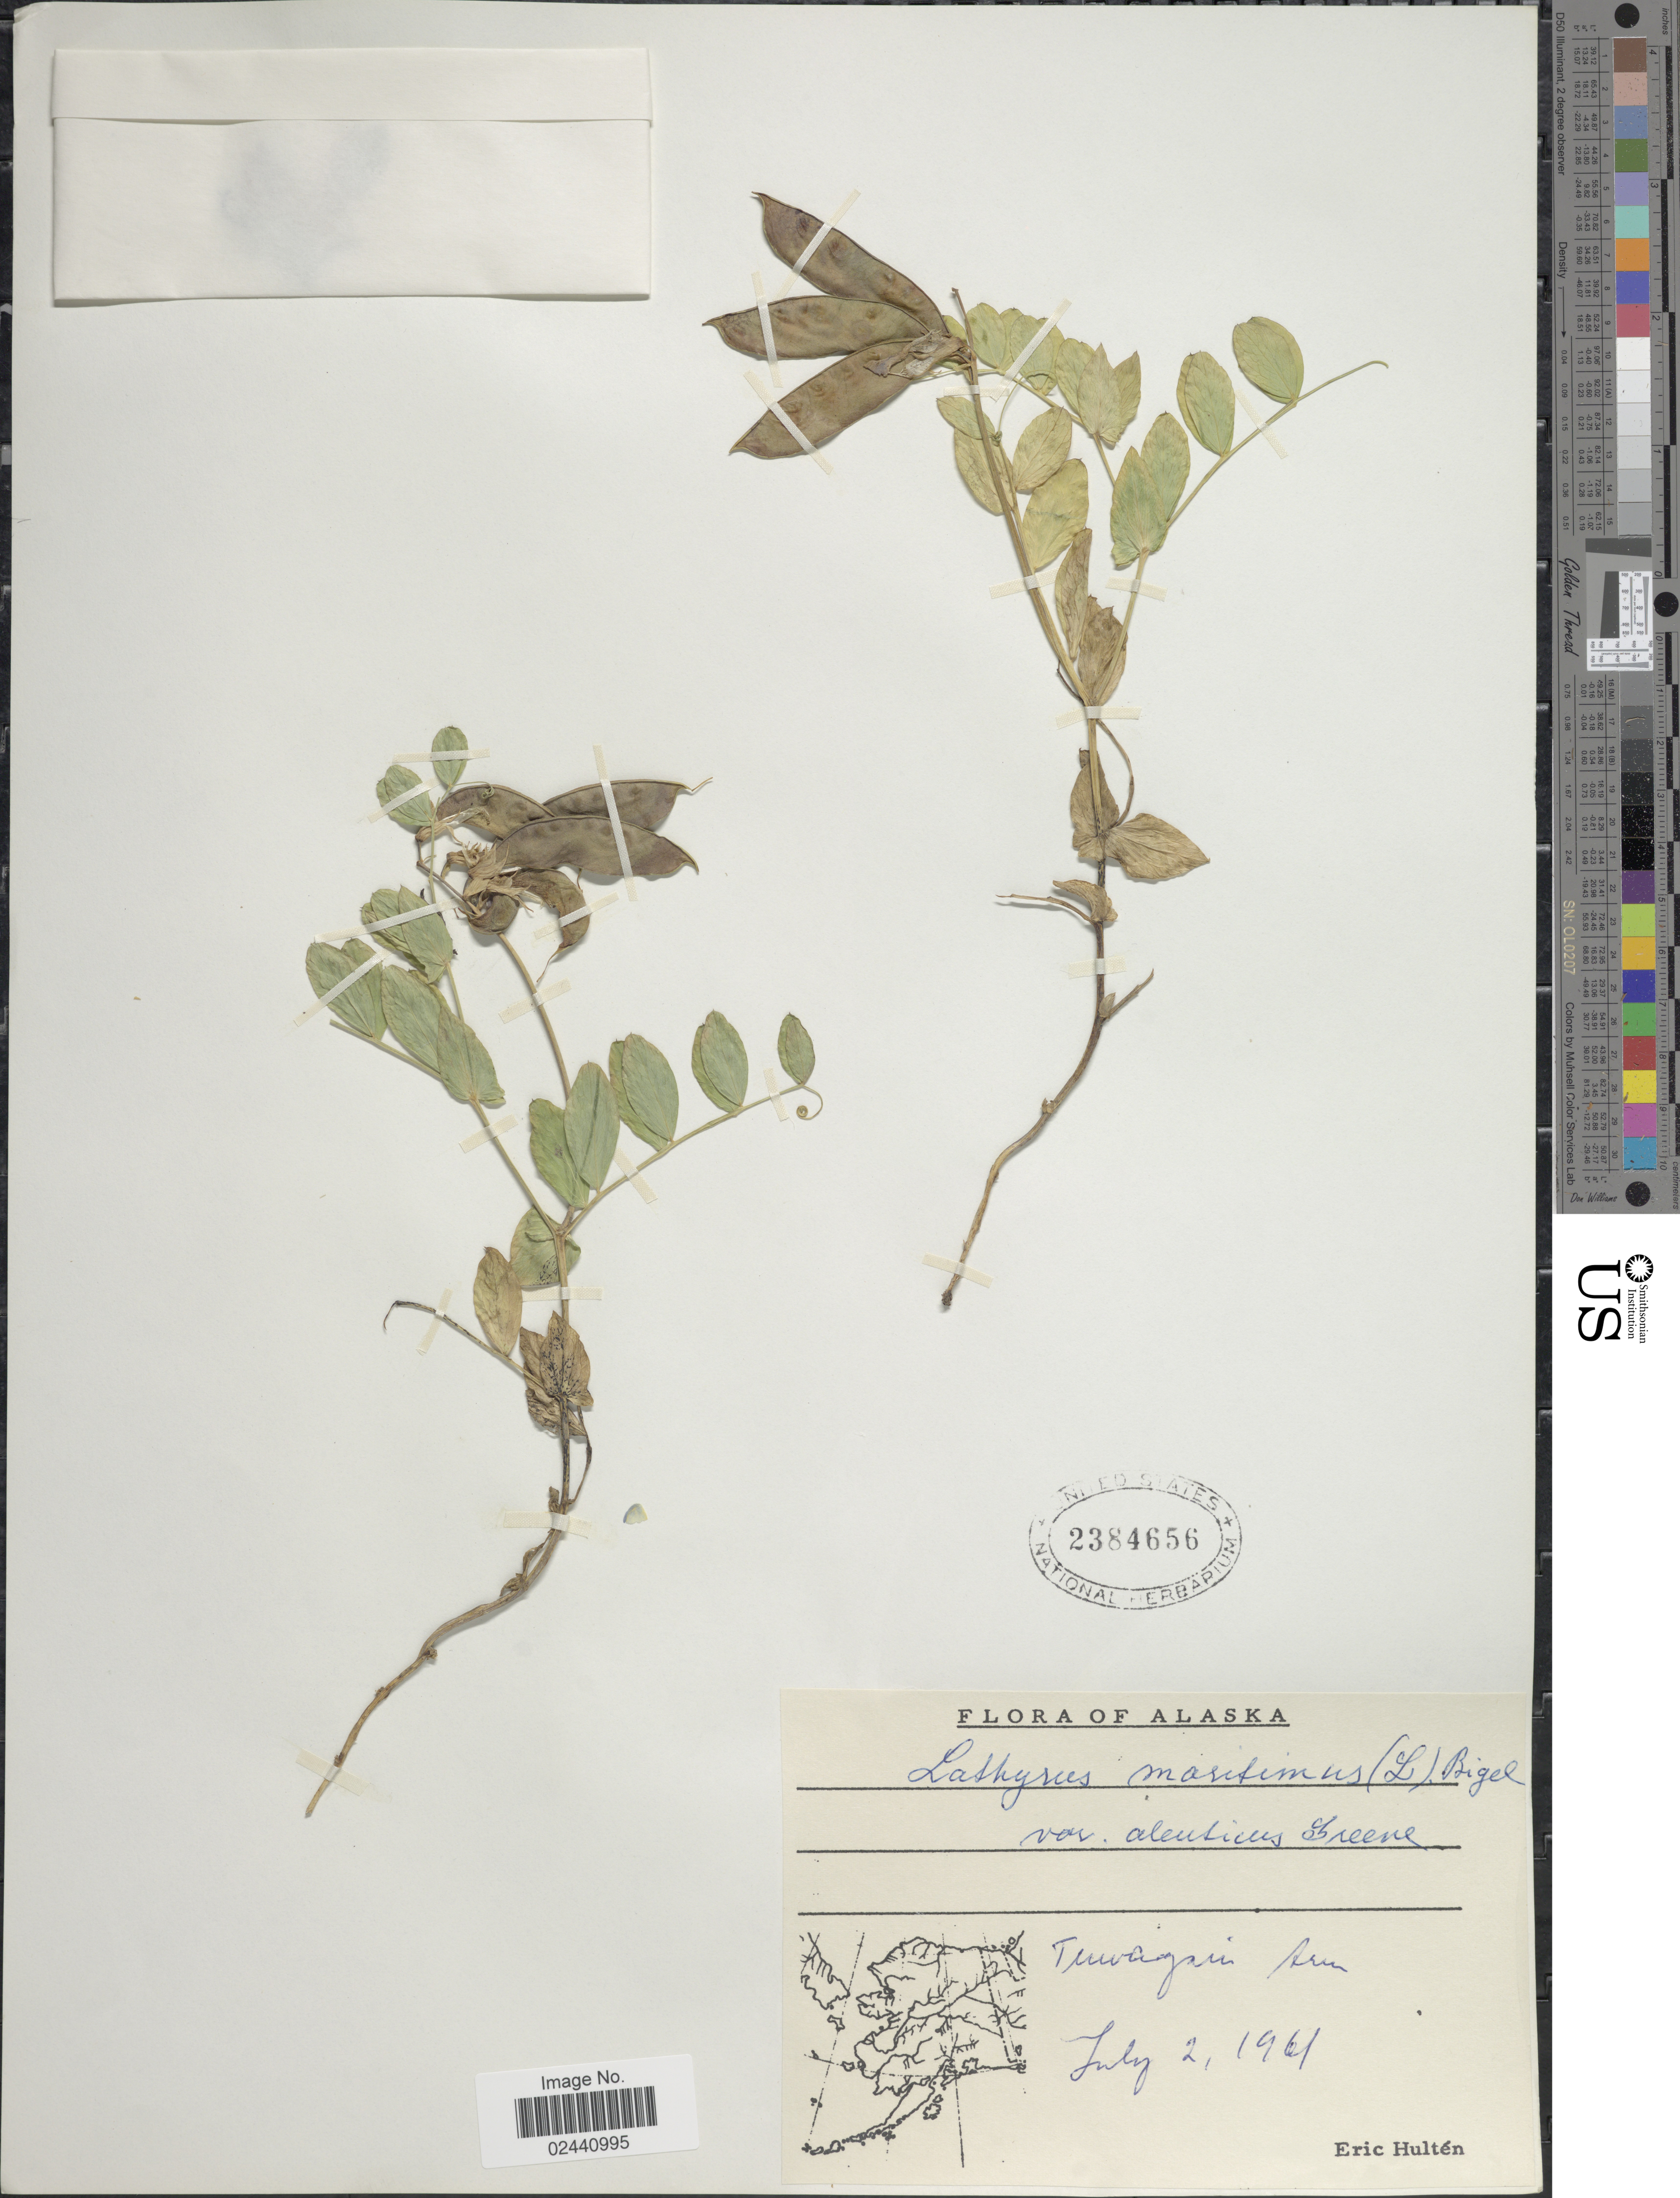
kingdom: Plantae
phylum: Tracheophyta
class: Magnoliopsida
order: Fabales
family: Fabaceae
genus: Lathyrus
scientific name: Lathyrus maritimus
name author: Torr.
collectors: E. G. Hultén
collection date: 1961-07-02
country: United States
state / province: Alaska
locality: Turnagain Arm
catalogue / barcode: US 2384656